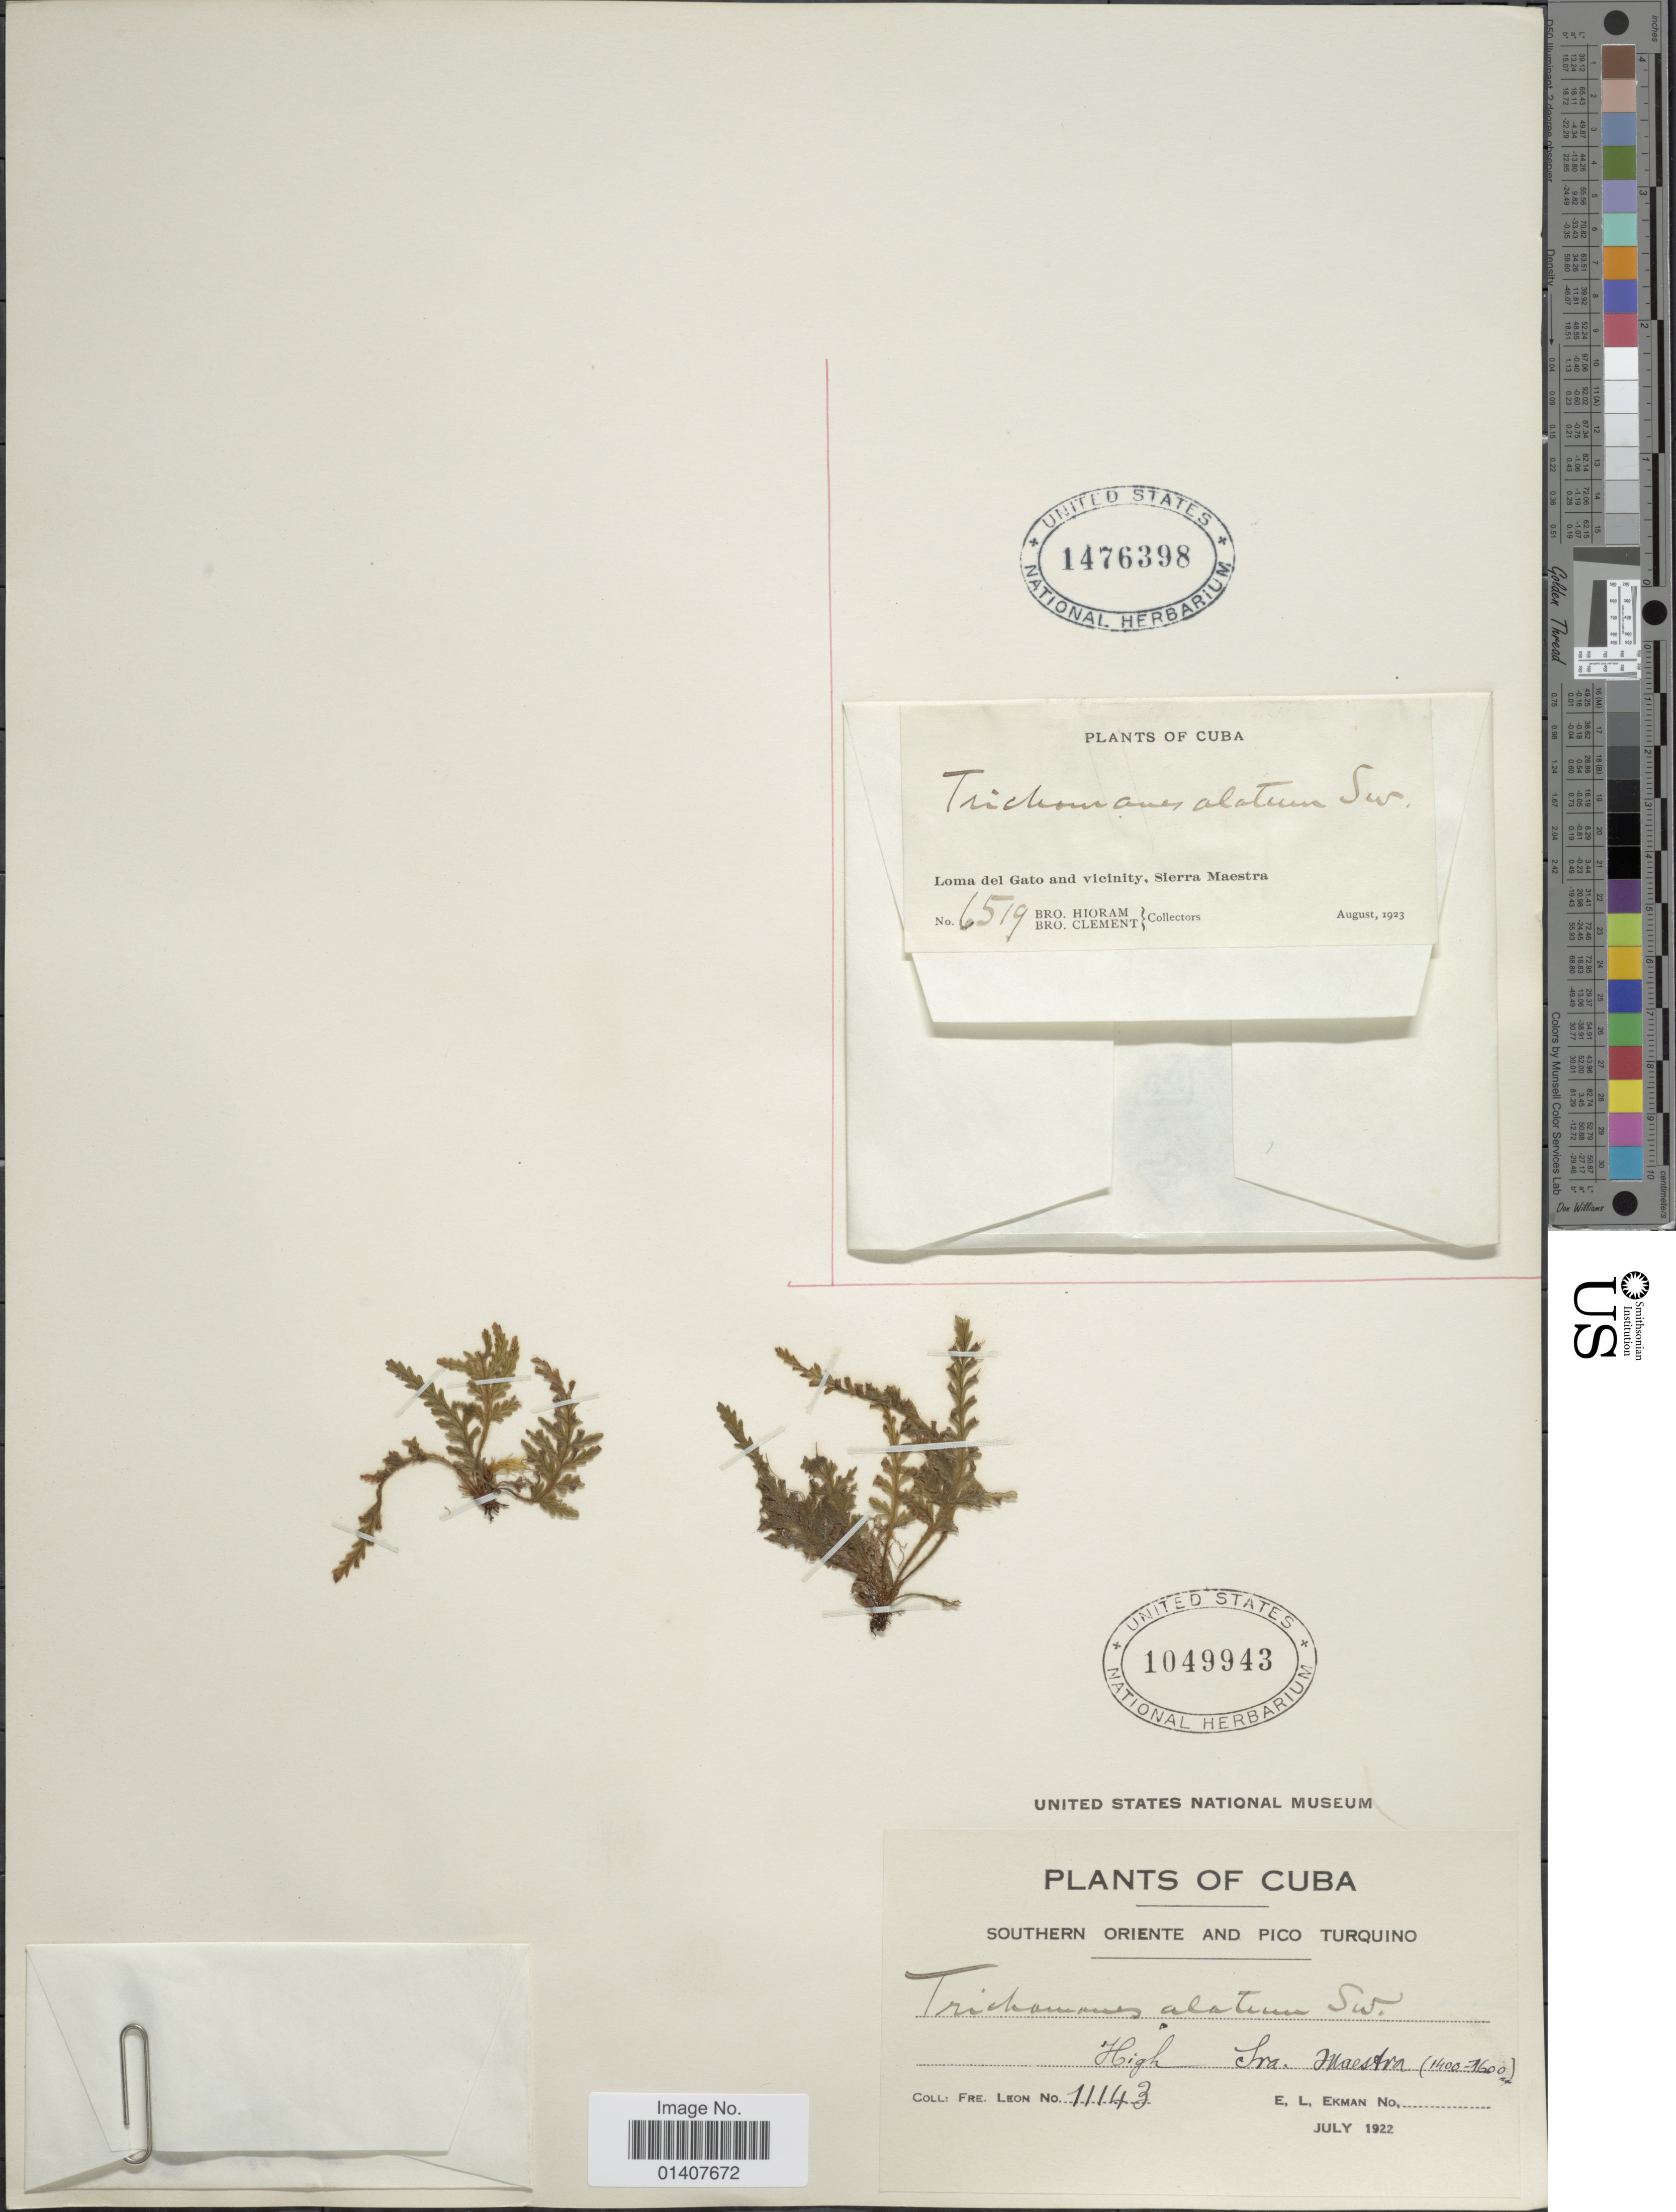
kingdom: Plantae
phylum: Tracheophyta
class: Polypodiopsida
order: Hymenophyllales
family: Hymenophyllaceae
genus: Trichomanes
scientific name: Trichomanes alatum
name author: Sw.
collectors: Bro. Hioram & B. Clement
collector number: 6519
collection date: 1923-08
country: Cuba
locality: Loma del Gato and vicinity, Sierra Maestra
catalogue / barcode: US 1476398-2